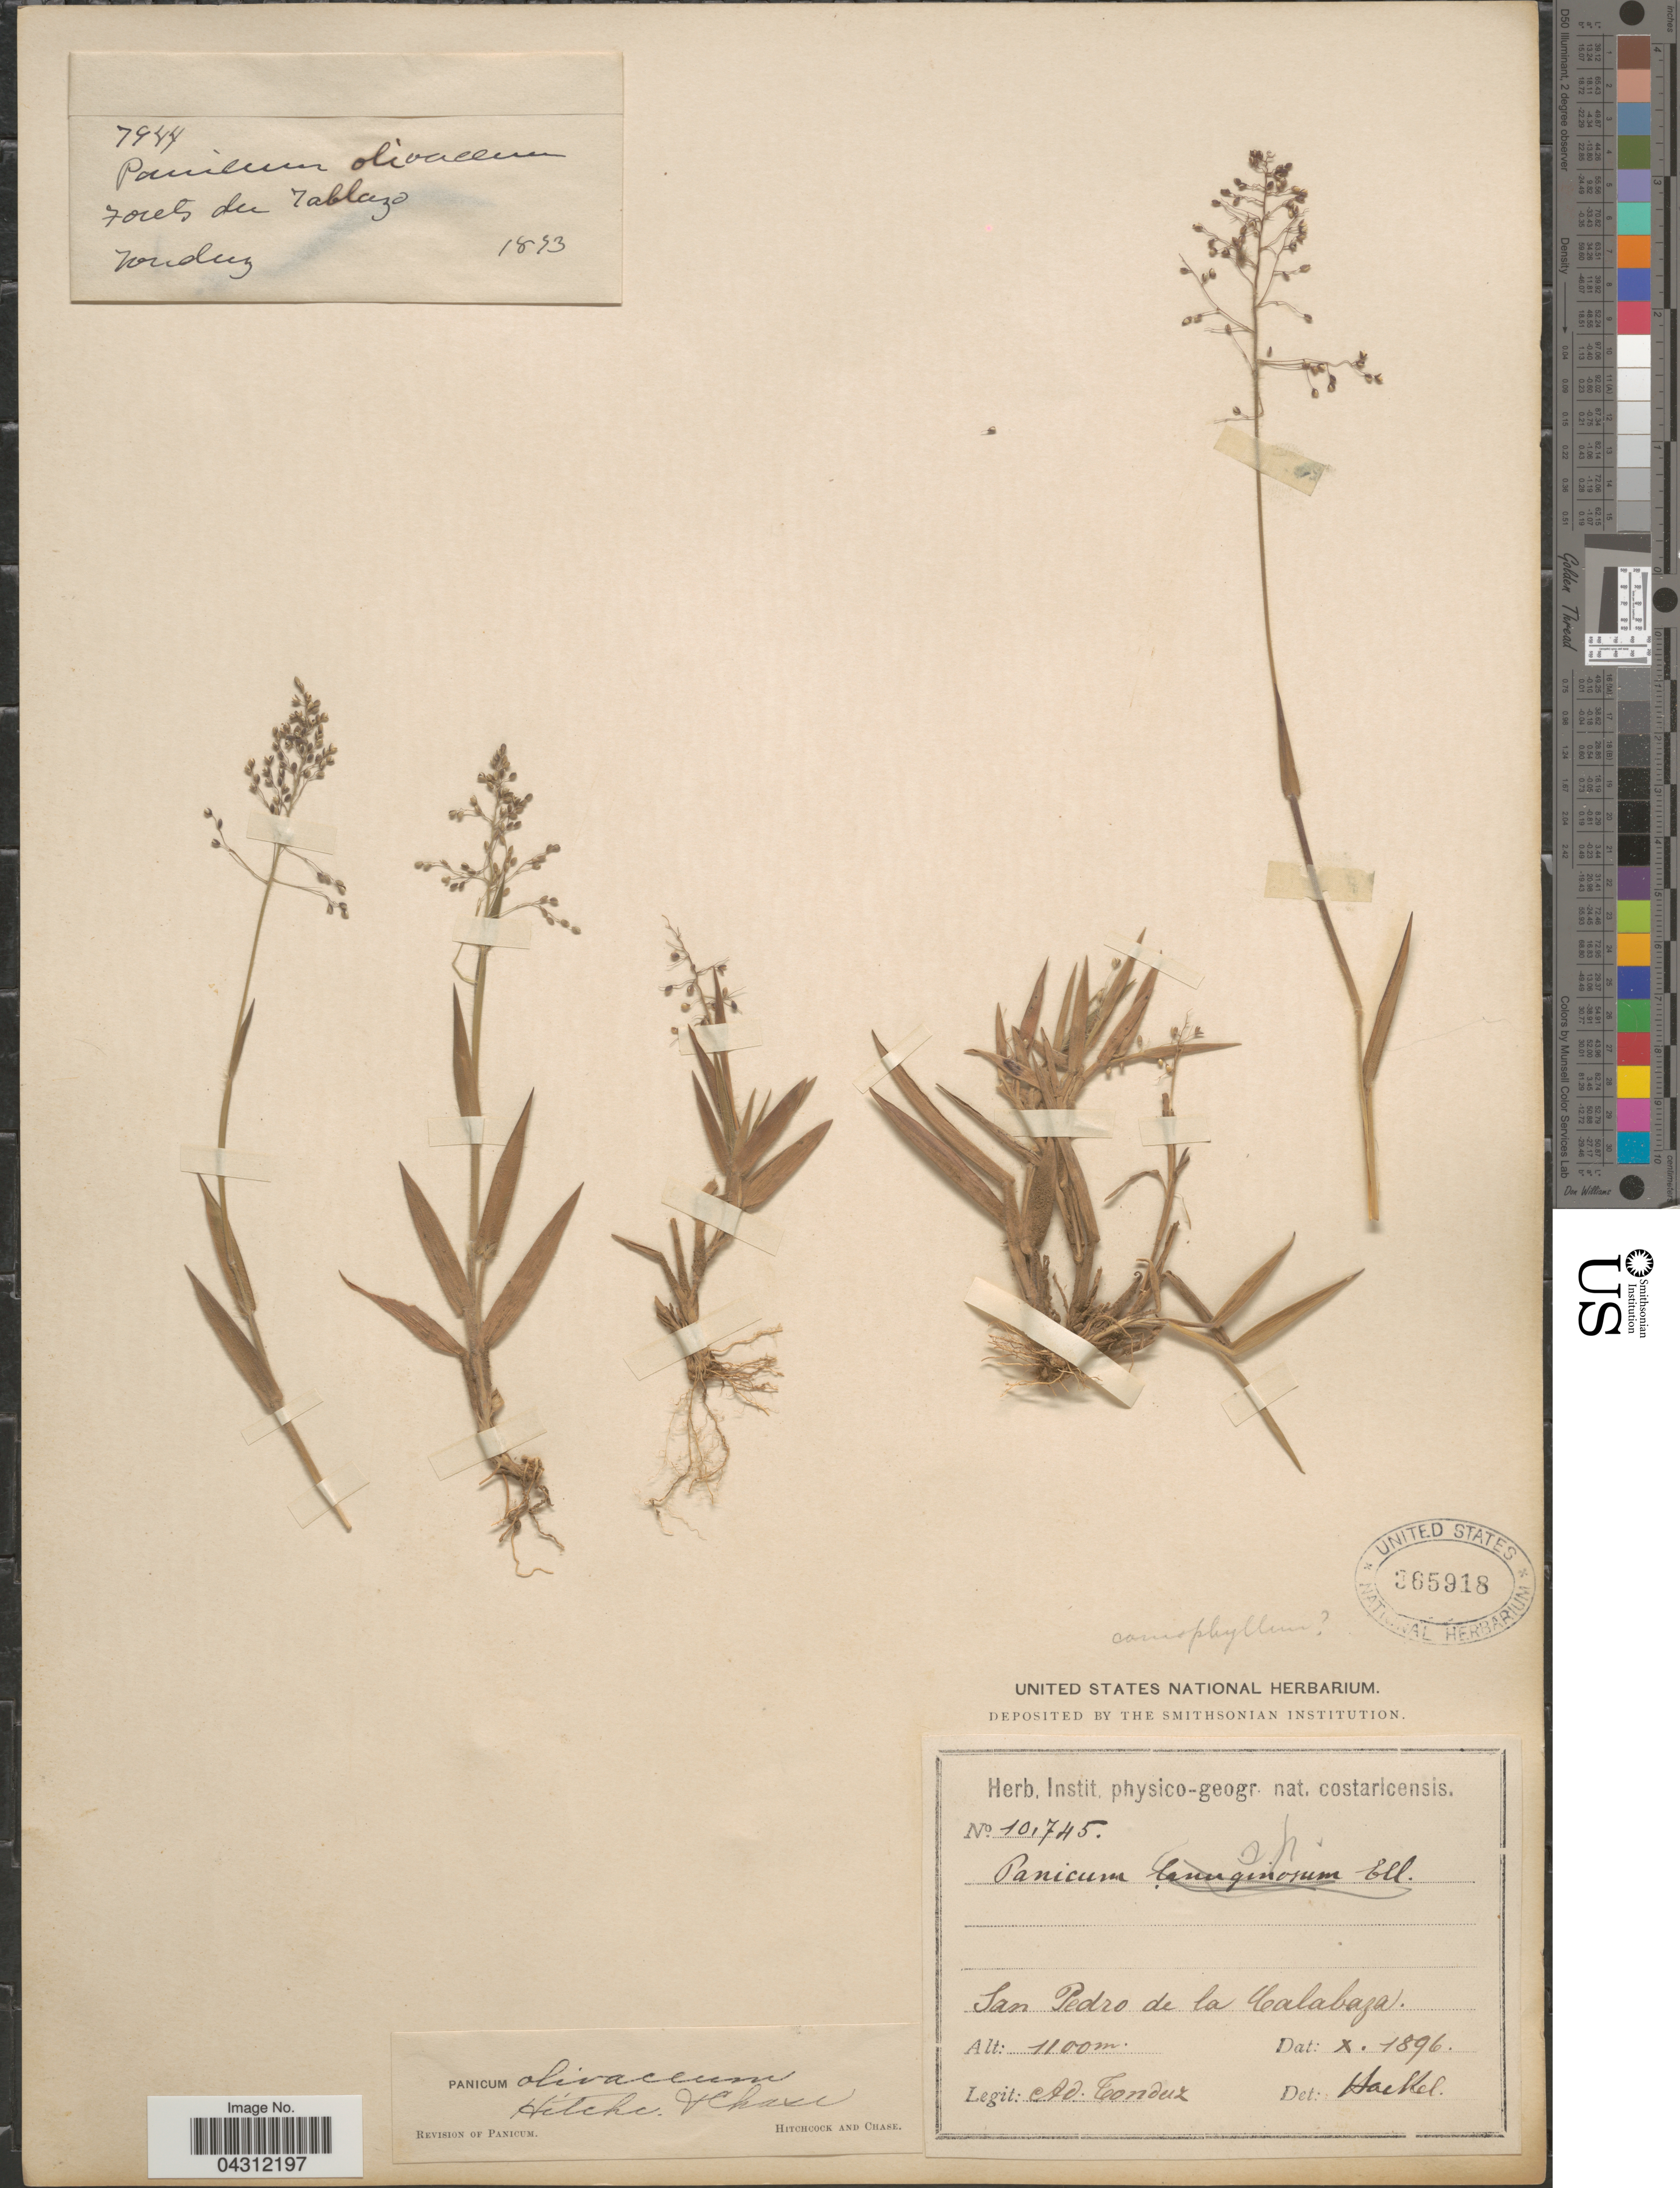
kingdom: Plantae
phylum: Tracheophyta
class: Liliopsida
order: Poales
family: Poaceae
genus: Dichanthelium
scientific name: Dichanthelium acuminatum var. acuminatum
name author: (Sw.) Gould & C.A. Clark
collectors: A. Tonduz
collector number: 10,745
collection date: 1896-10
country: Costa Rica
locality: San Pedro de la Calabaza.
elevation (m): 1100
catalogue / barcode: US 365918